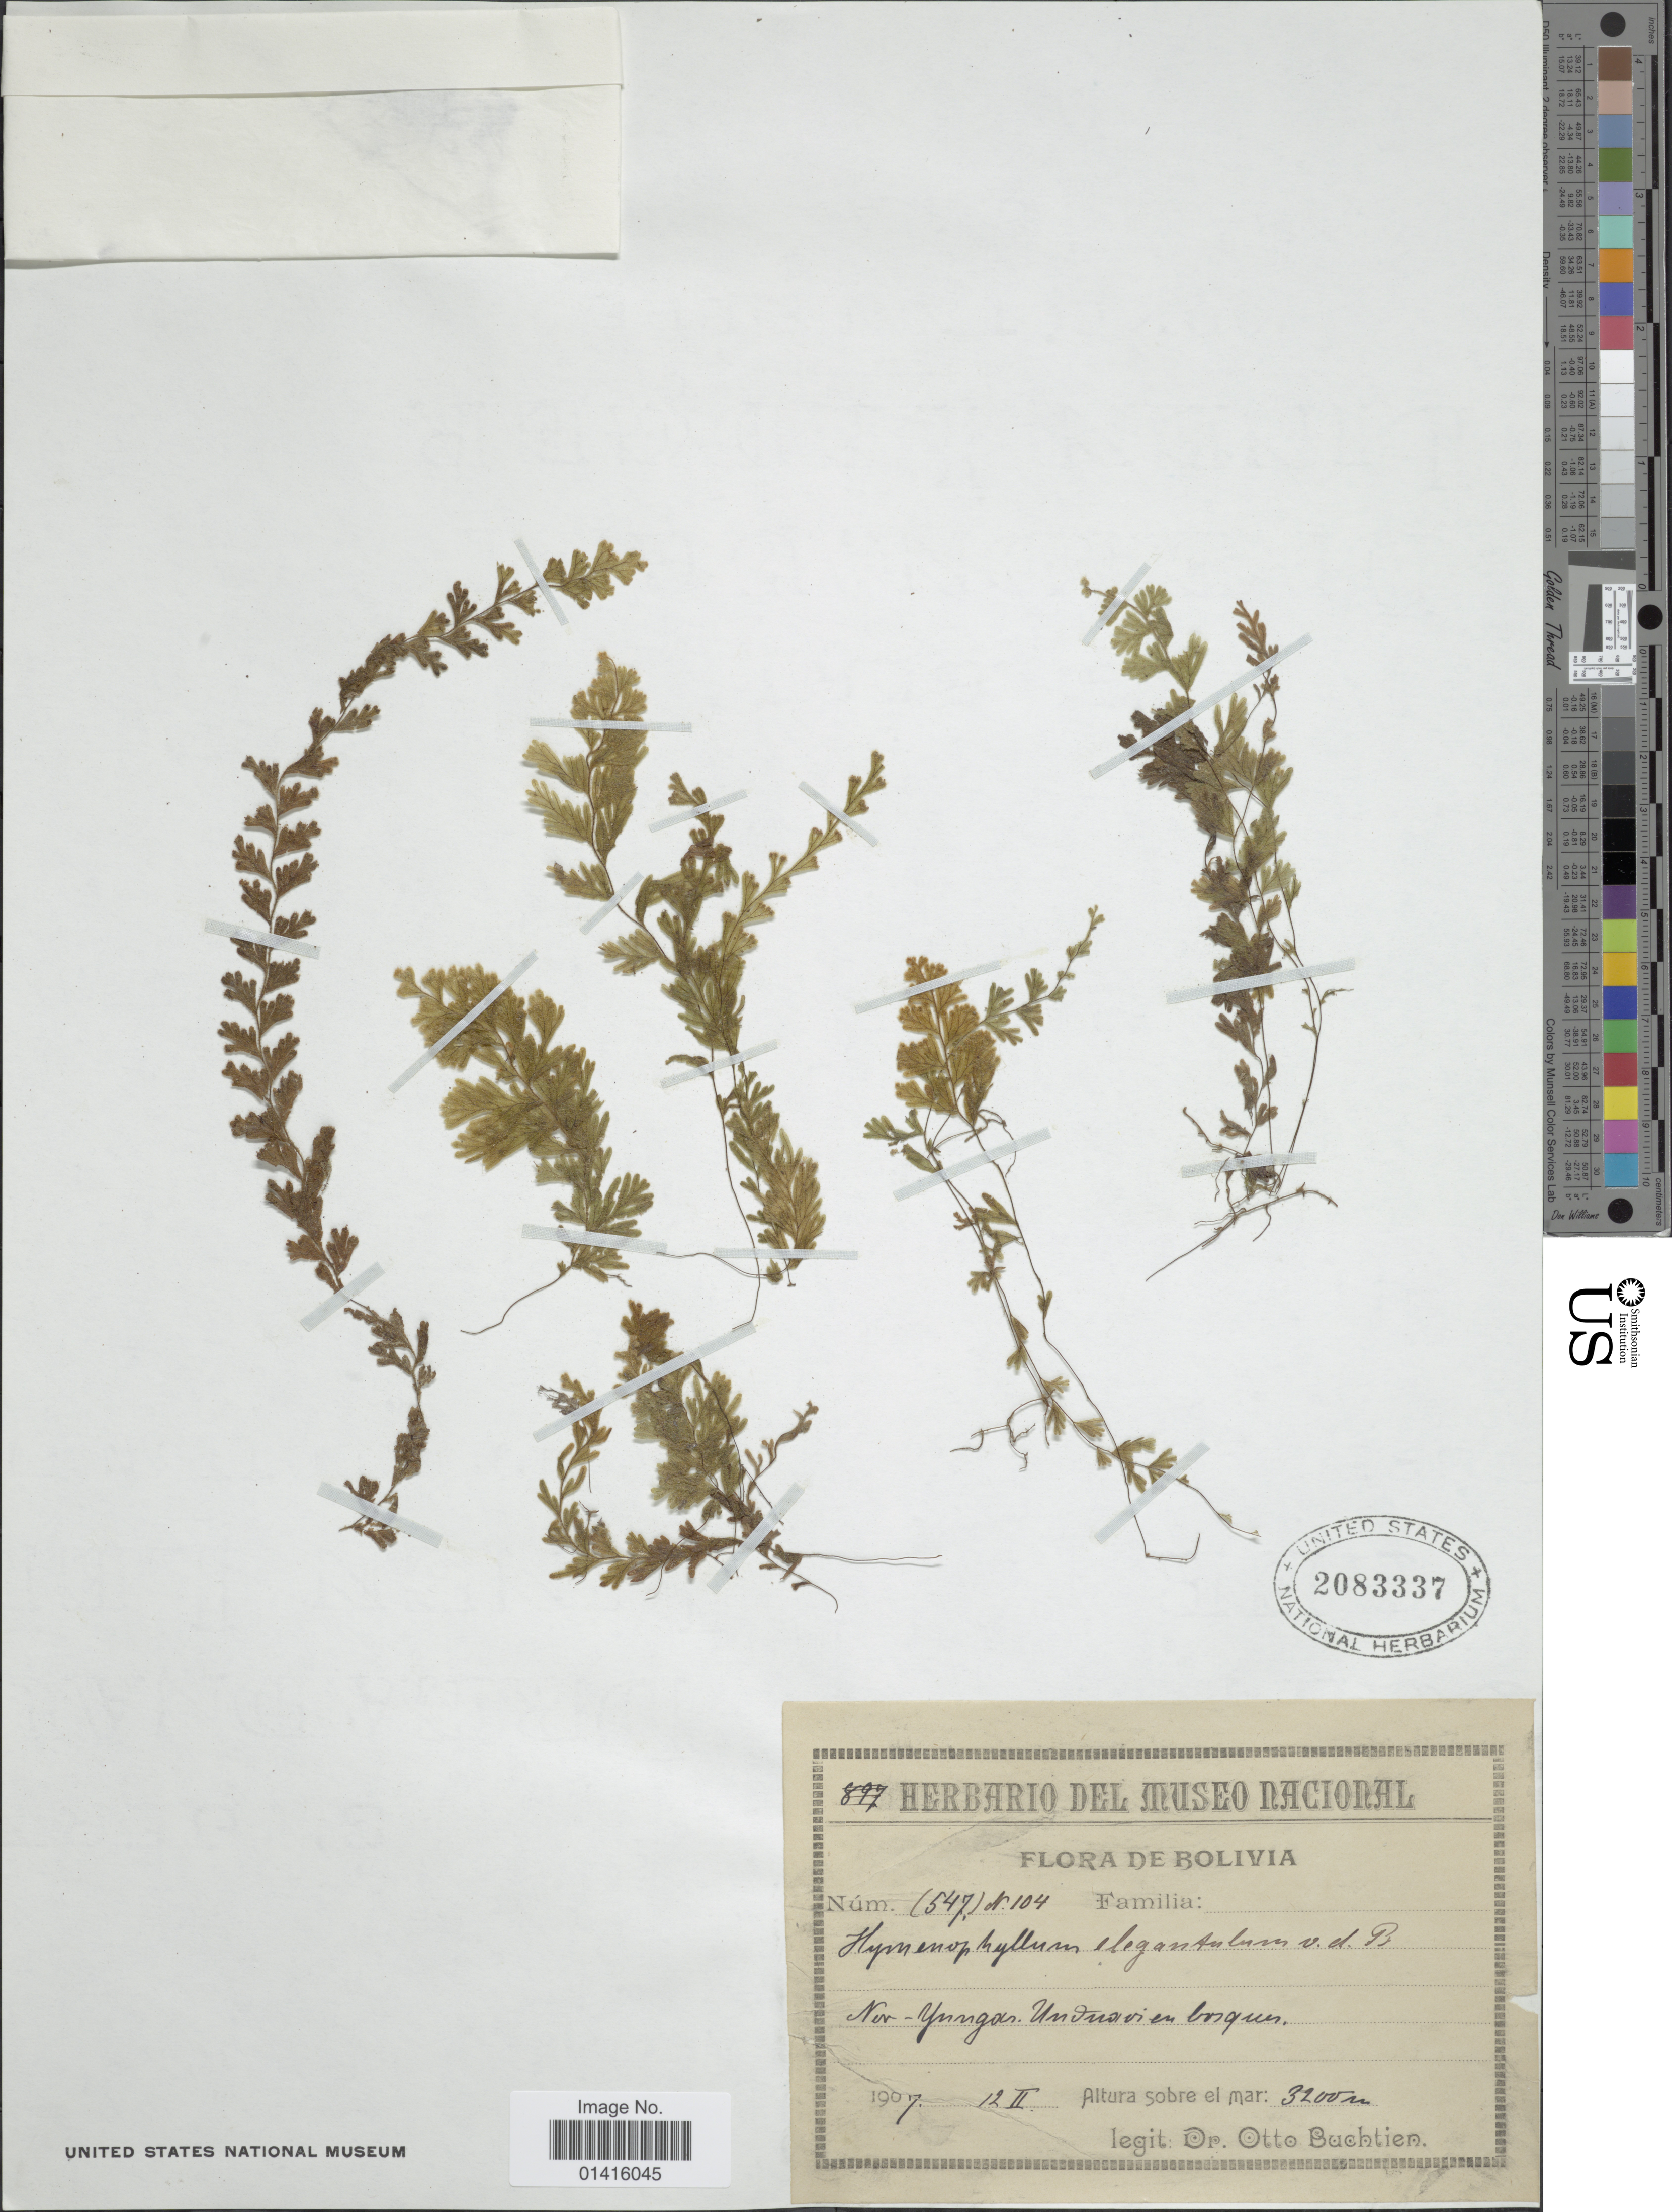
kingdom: Plantae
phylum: Tracheophyta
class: Polypodiopsida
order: Hymenophyllales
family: Hymenophyllaceae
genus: Hymenophyllum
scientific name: Hymenophyllum elegantulum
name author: Bosch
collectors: O. Buchtien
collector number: (547) N104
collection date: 1907-02-12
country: Bolivia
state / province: La Paz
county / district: Nor Yungas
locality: Unduavi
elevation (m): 3200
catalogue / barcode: US 2083337